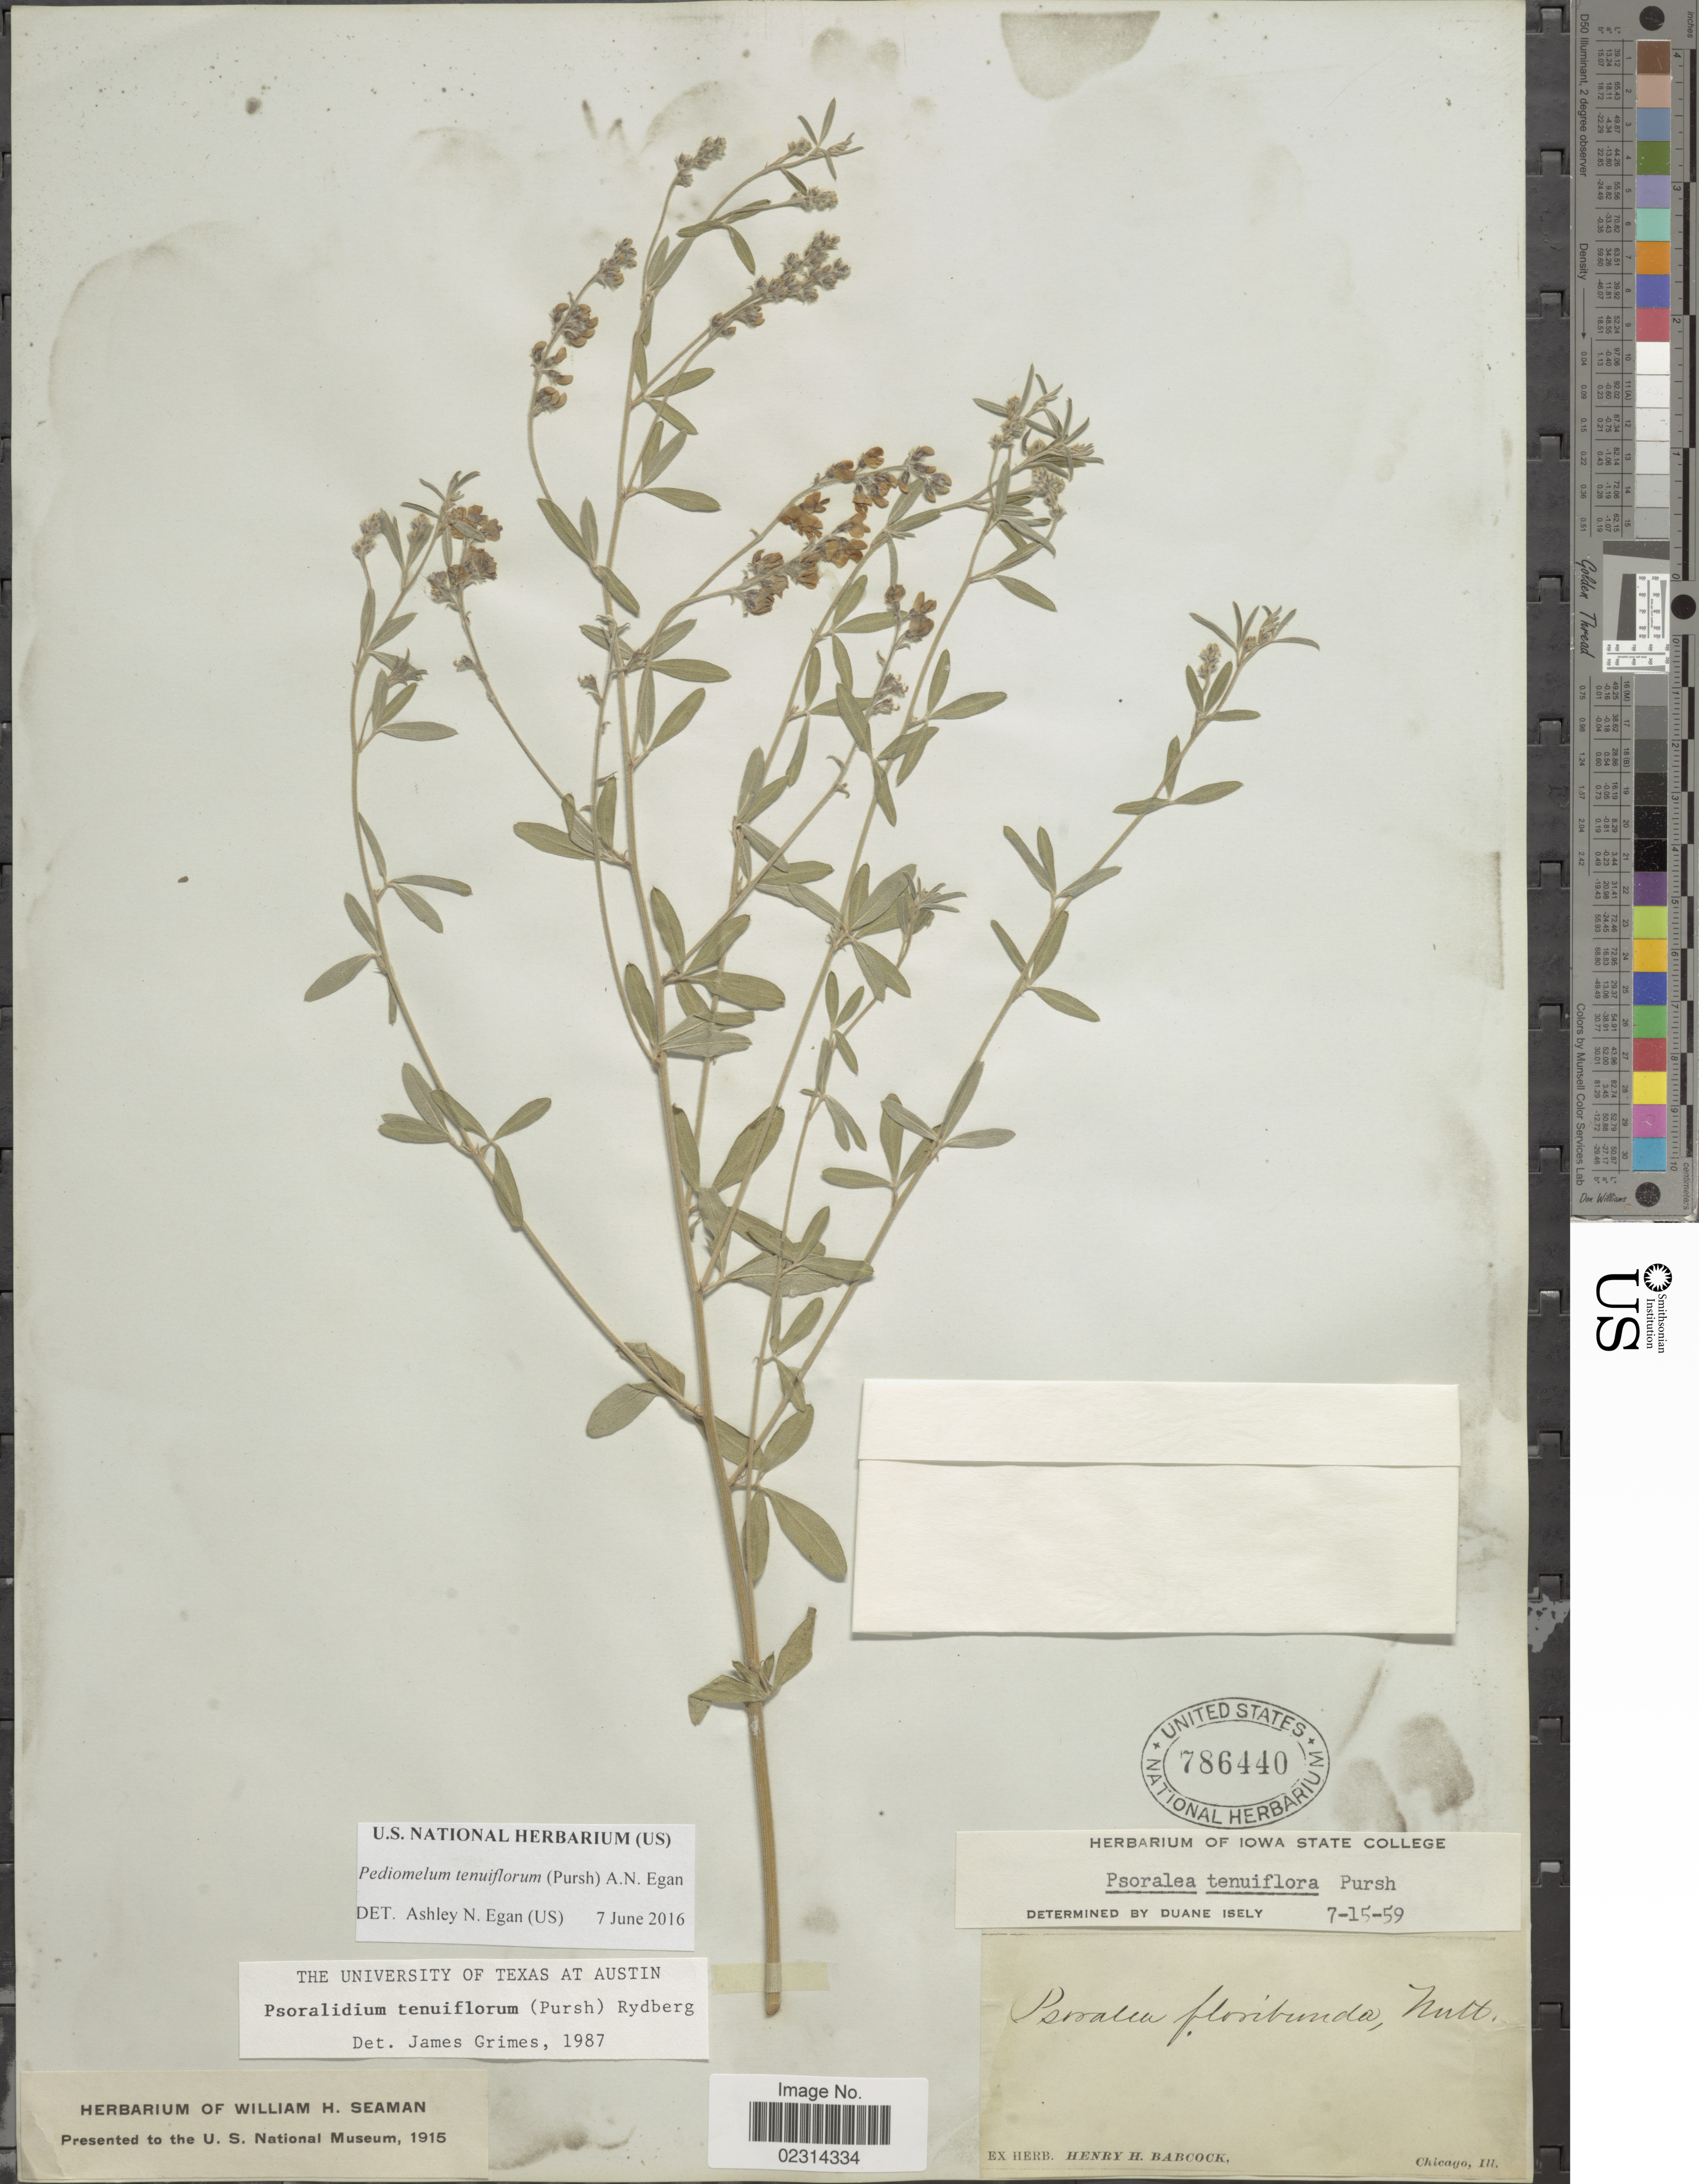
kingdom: Plantae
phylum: Tracheophyta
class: Magnoliopsida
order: Fabales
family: Fabaceae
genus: Psoralidium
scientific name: Psoralidium tenuiflorum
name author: (Pursh) Rydb.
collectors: ex herb. Henry Homes Babcock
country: United States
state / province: Illinois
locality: Chicago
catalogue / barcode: US 786440